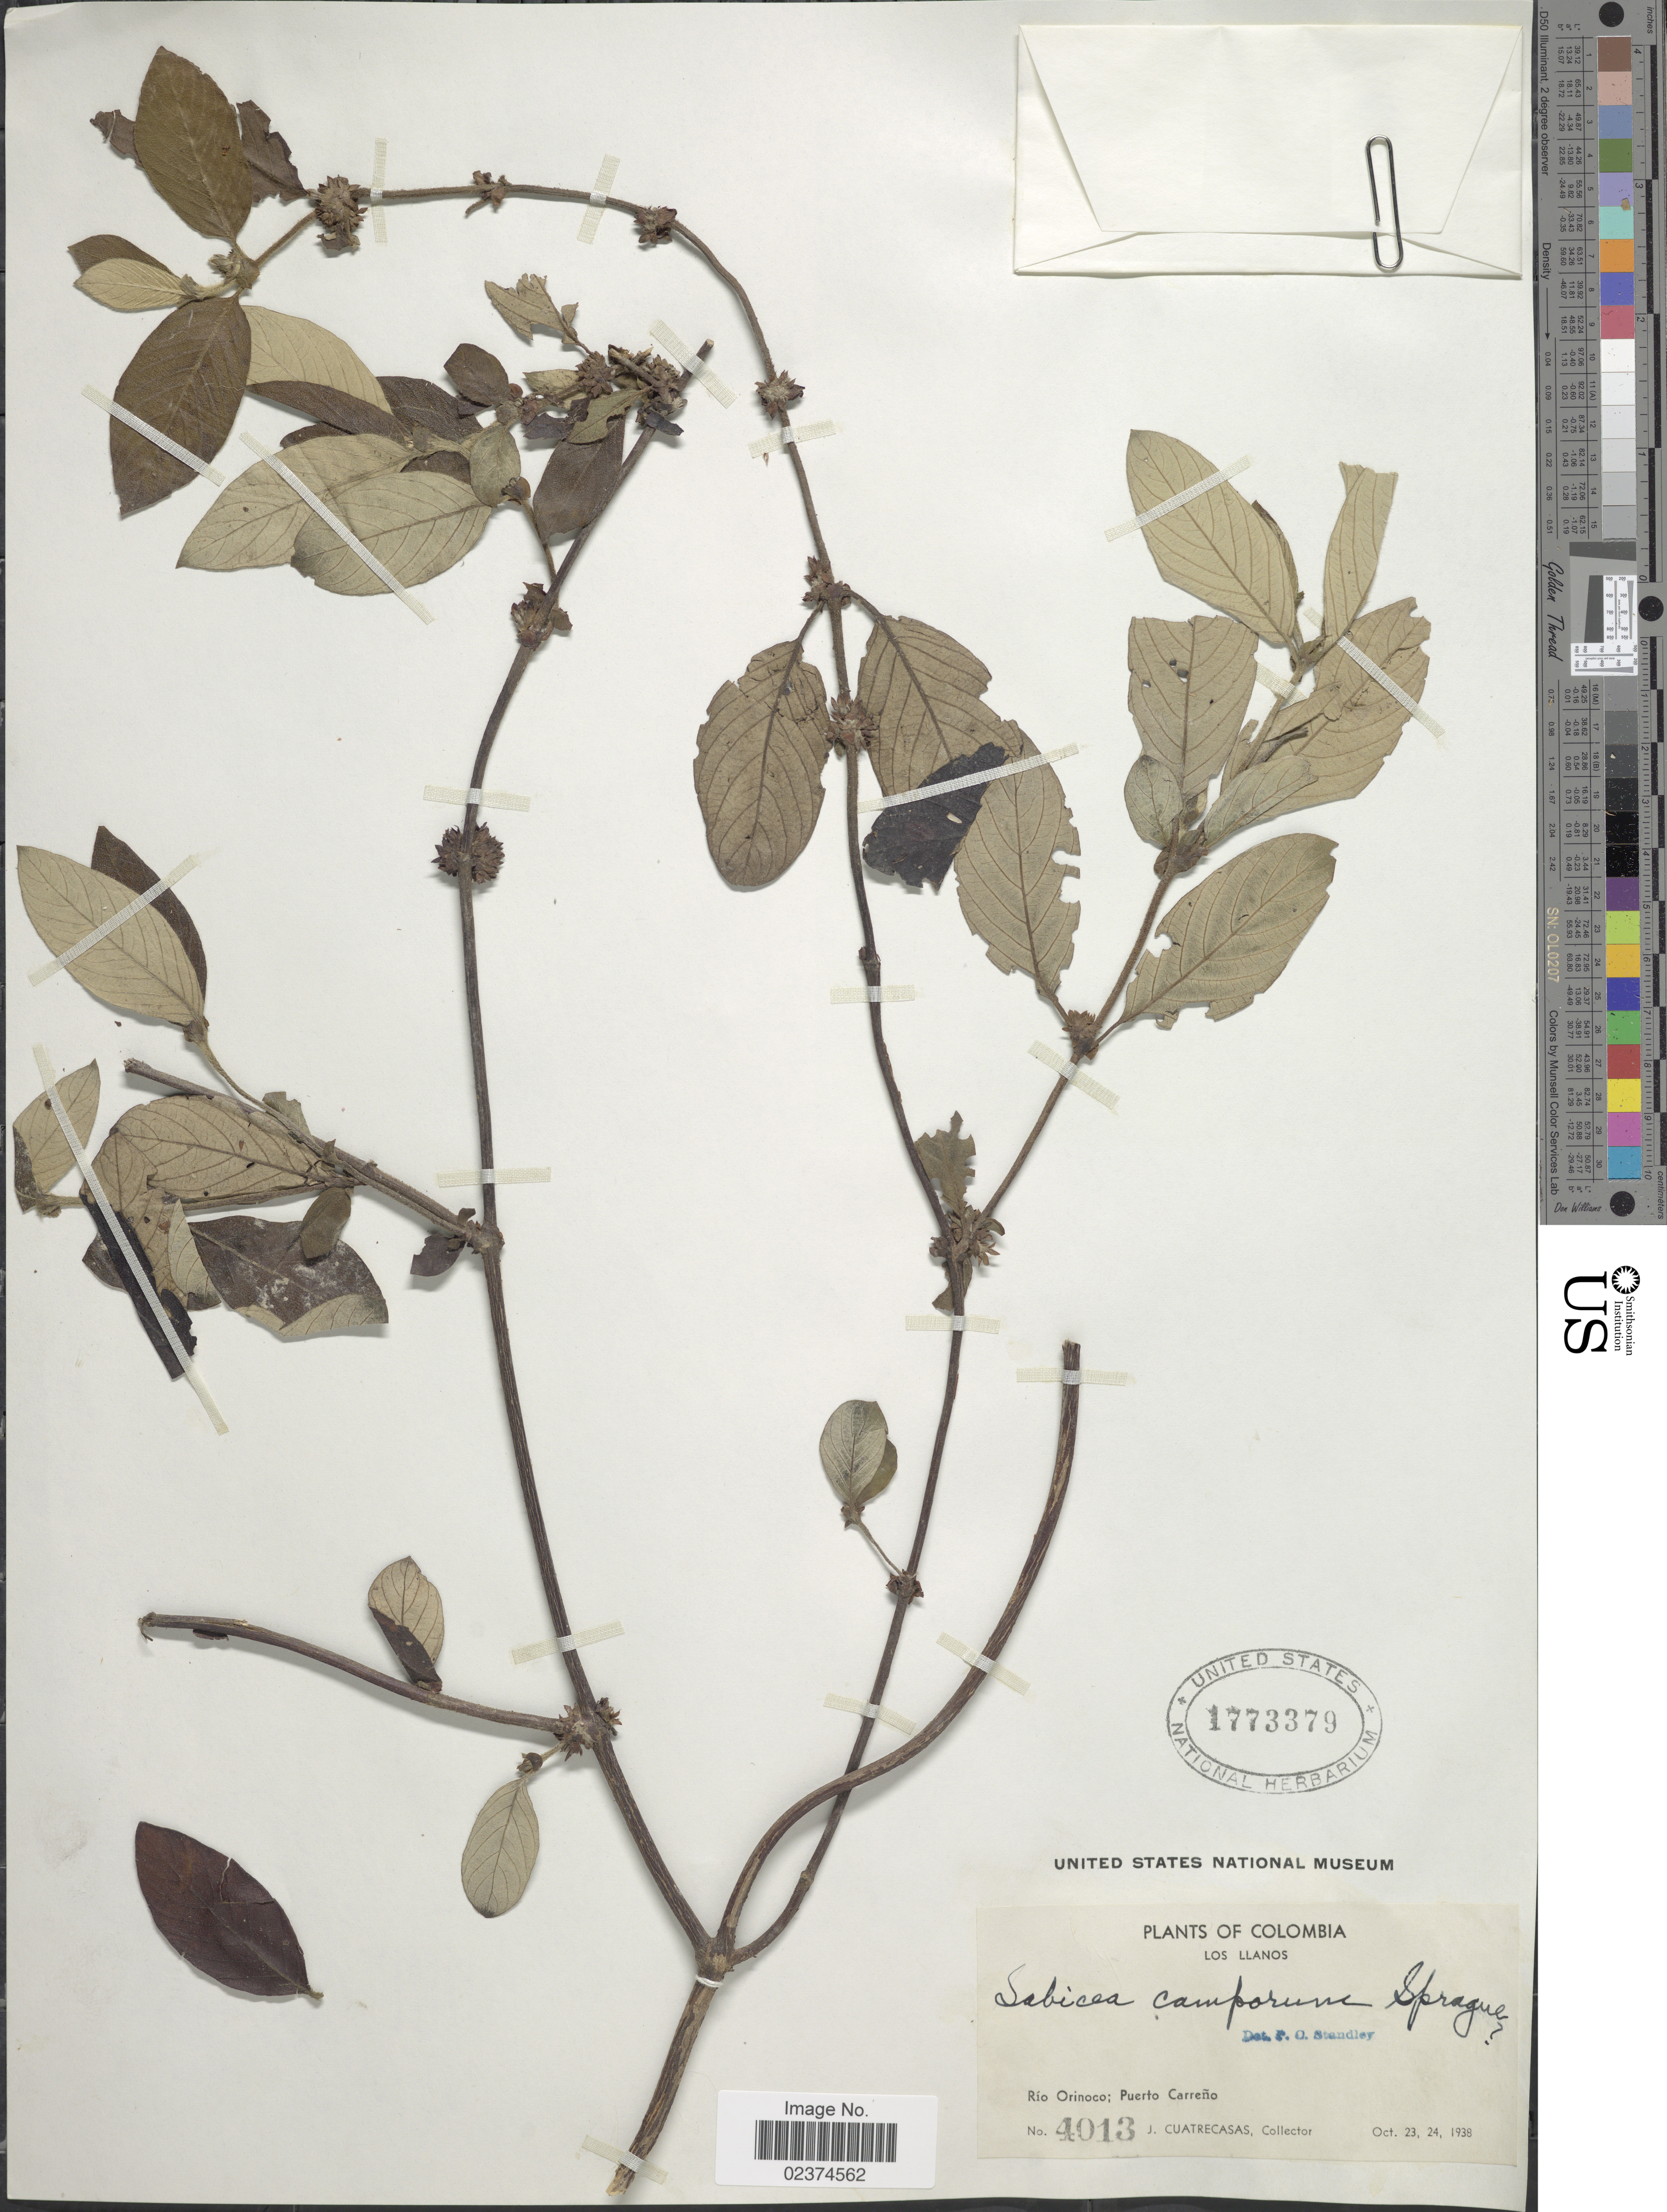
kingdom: Plantae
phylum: Tracheophyta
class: Magnoliopsida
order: Gentianales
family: Rubiaceae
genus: Sabicea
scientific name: Sabicea camporum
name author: Sprague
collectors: J. Cuatrecasas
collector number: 4013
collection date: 1938-10-23/1938-10-24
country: Colombia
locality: Los Llanos, Rio Orinoco; Puerto Carreno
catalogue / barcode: US 1773379